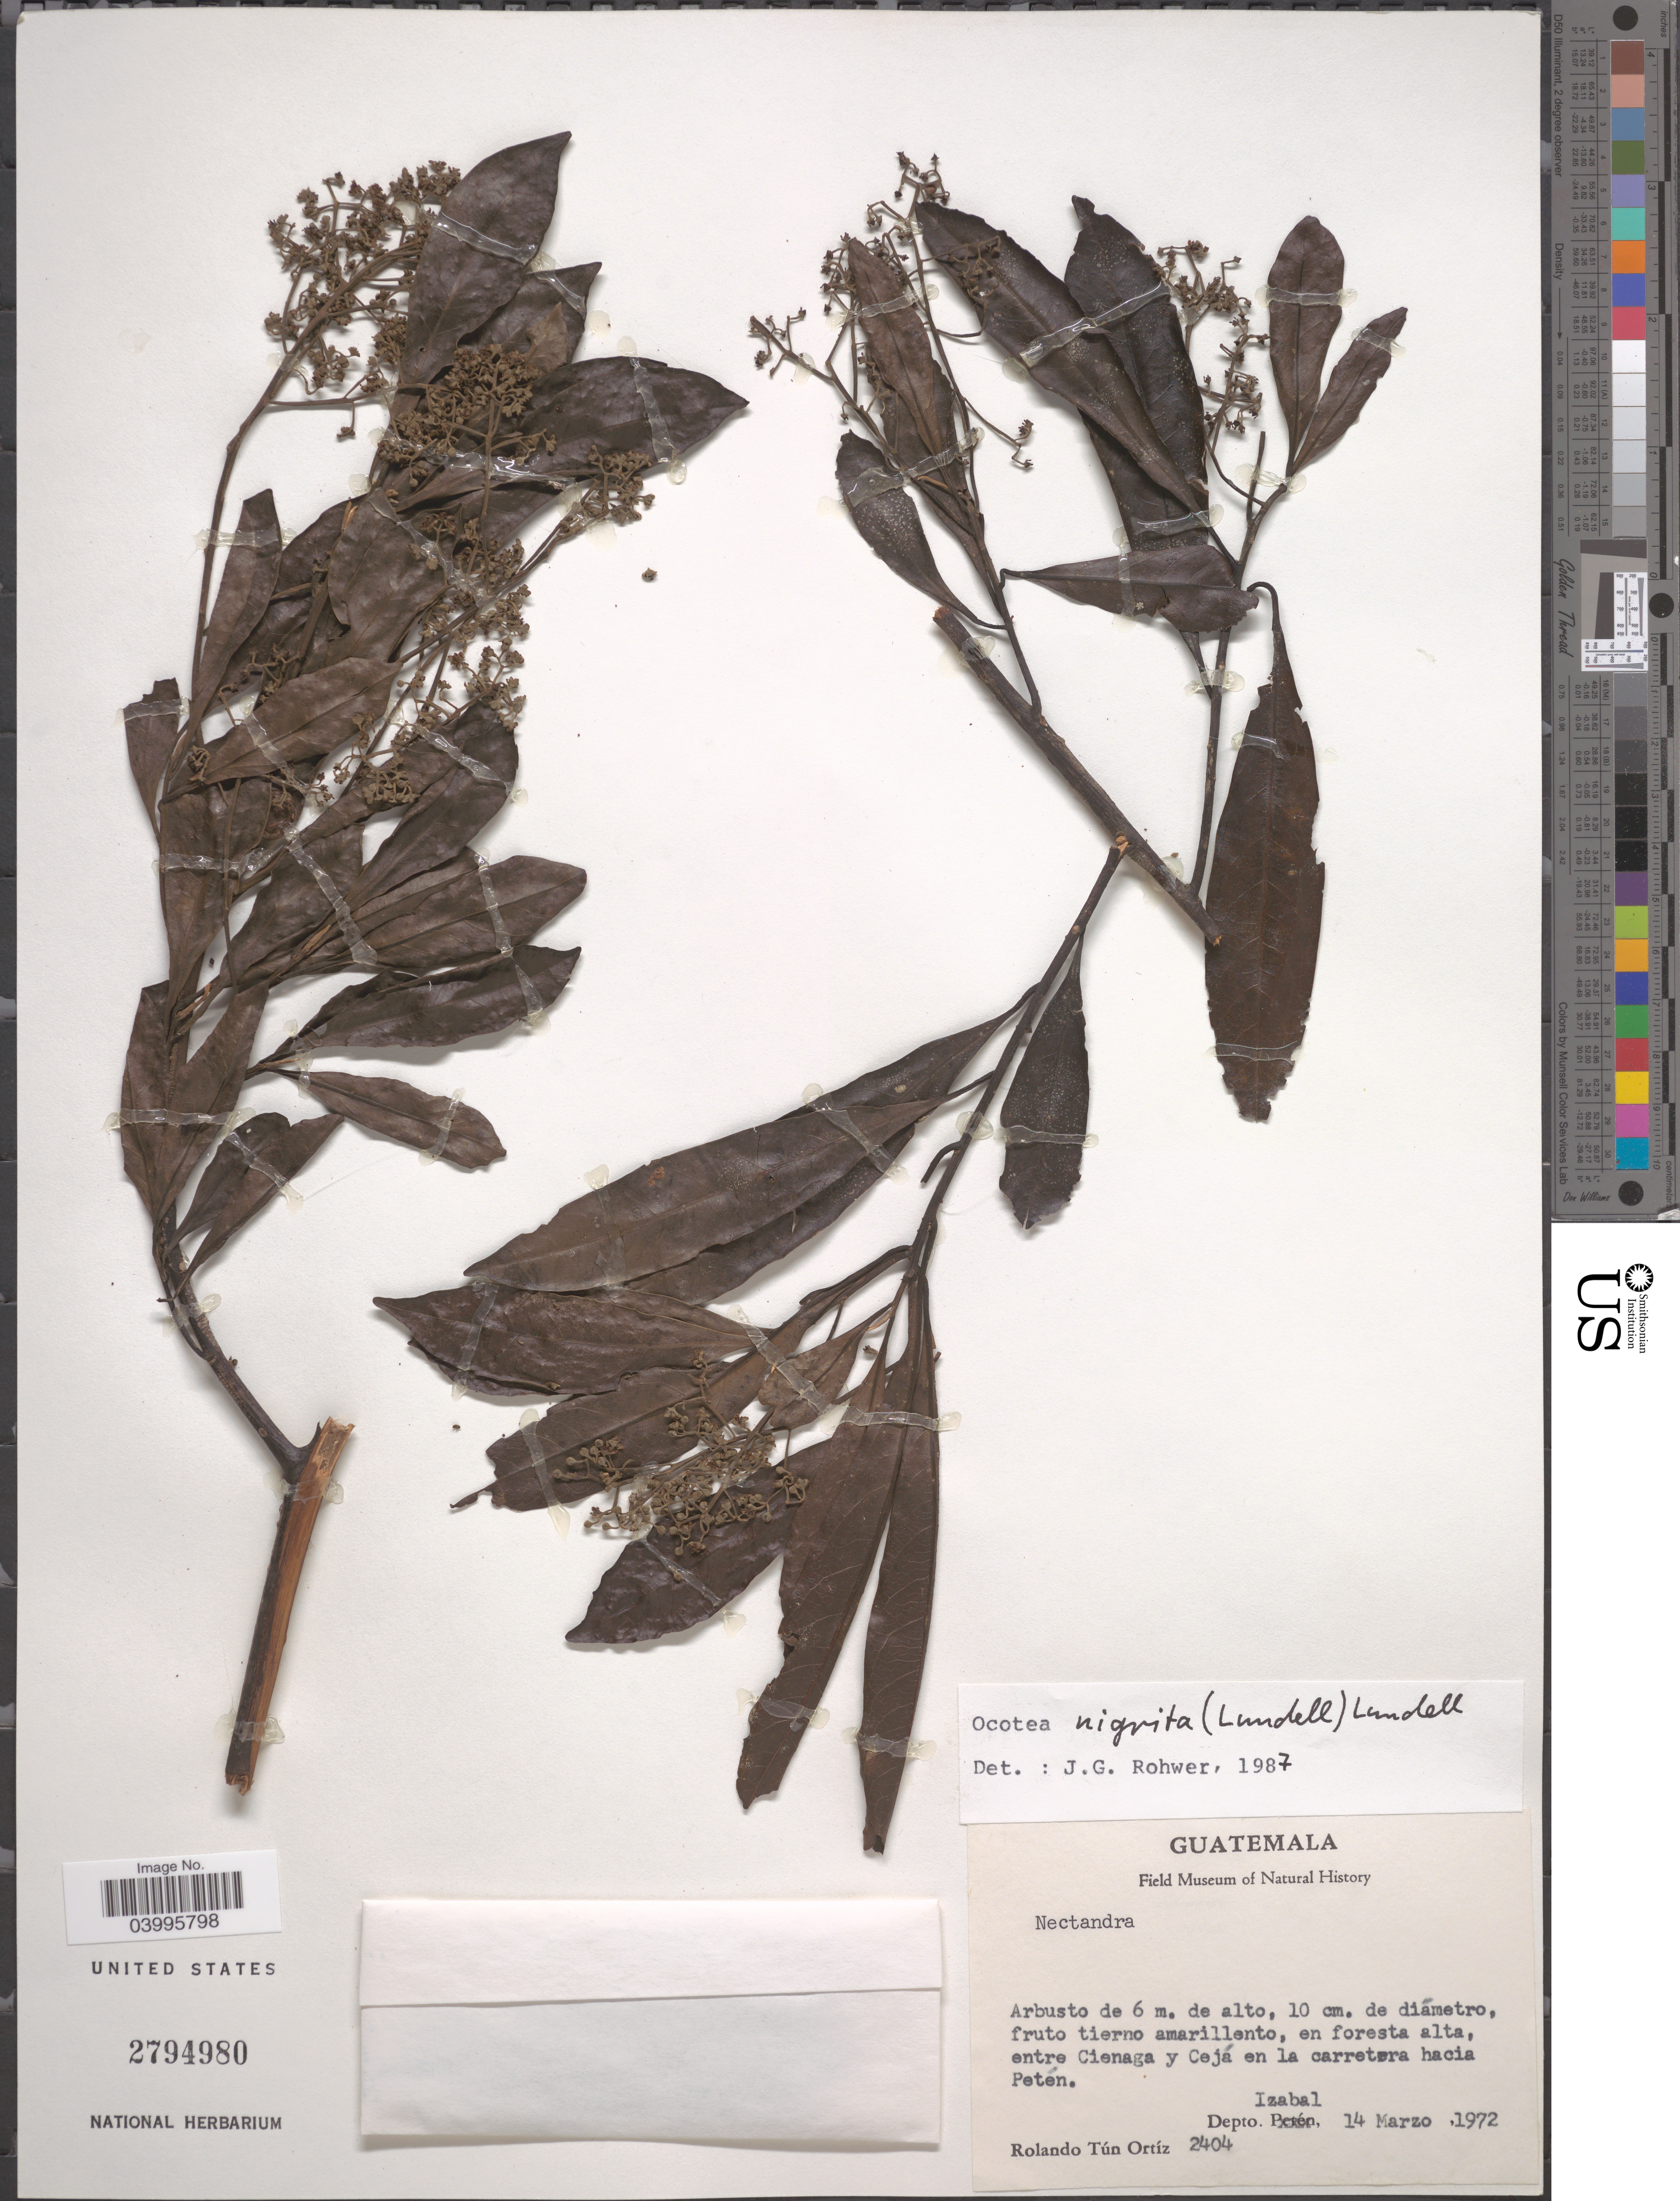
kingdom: Plantae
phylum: Tracheophyta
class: Magnoliopsida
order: Laurales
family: Lauraceae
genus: Ocotea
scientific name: Ocotea nigrita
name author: (Lundell) Lundell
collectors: R. T. Ortíz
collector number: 2404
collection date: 1972-03-14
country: Guatemala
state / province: Izabal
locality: En foresta alta, entre Cienaga y Cejá en la carretera hacia Petén. Depto. Izabal.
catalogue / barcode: US 2794980